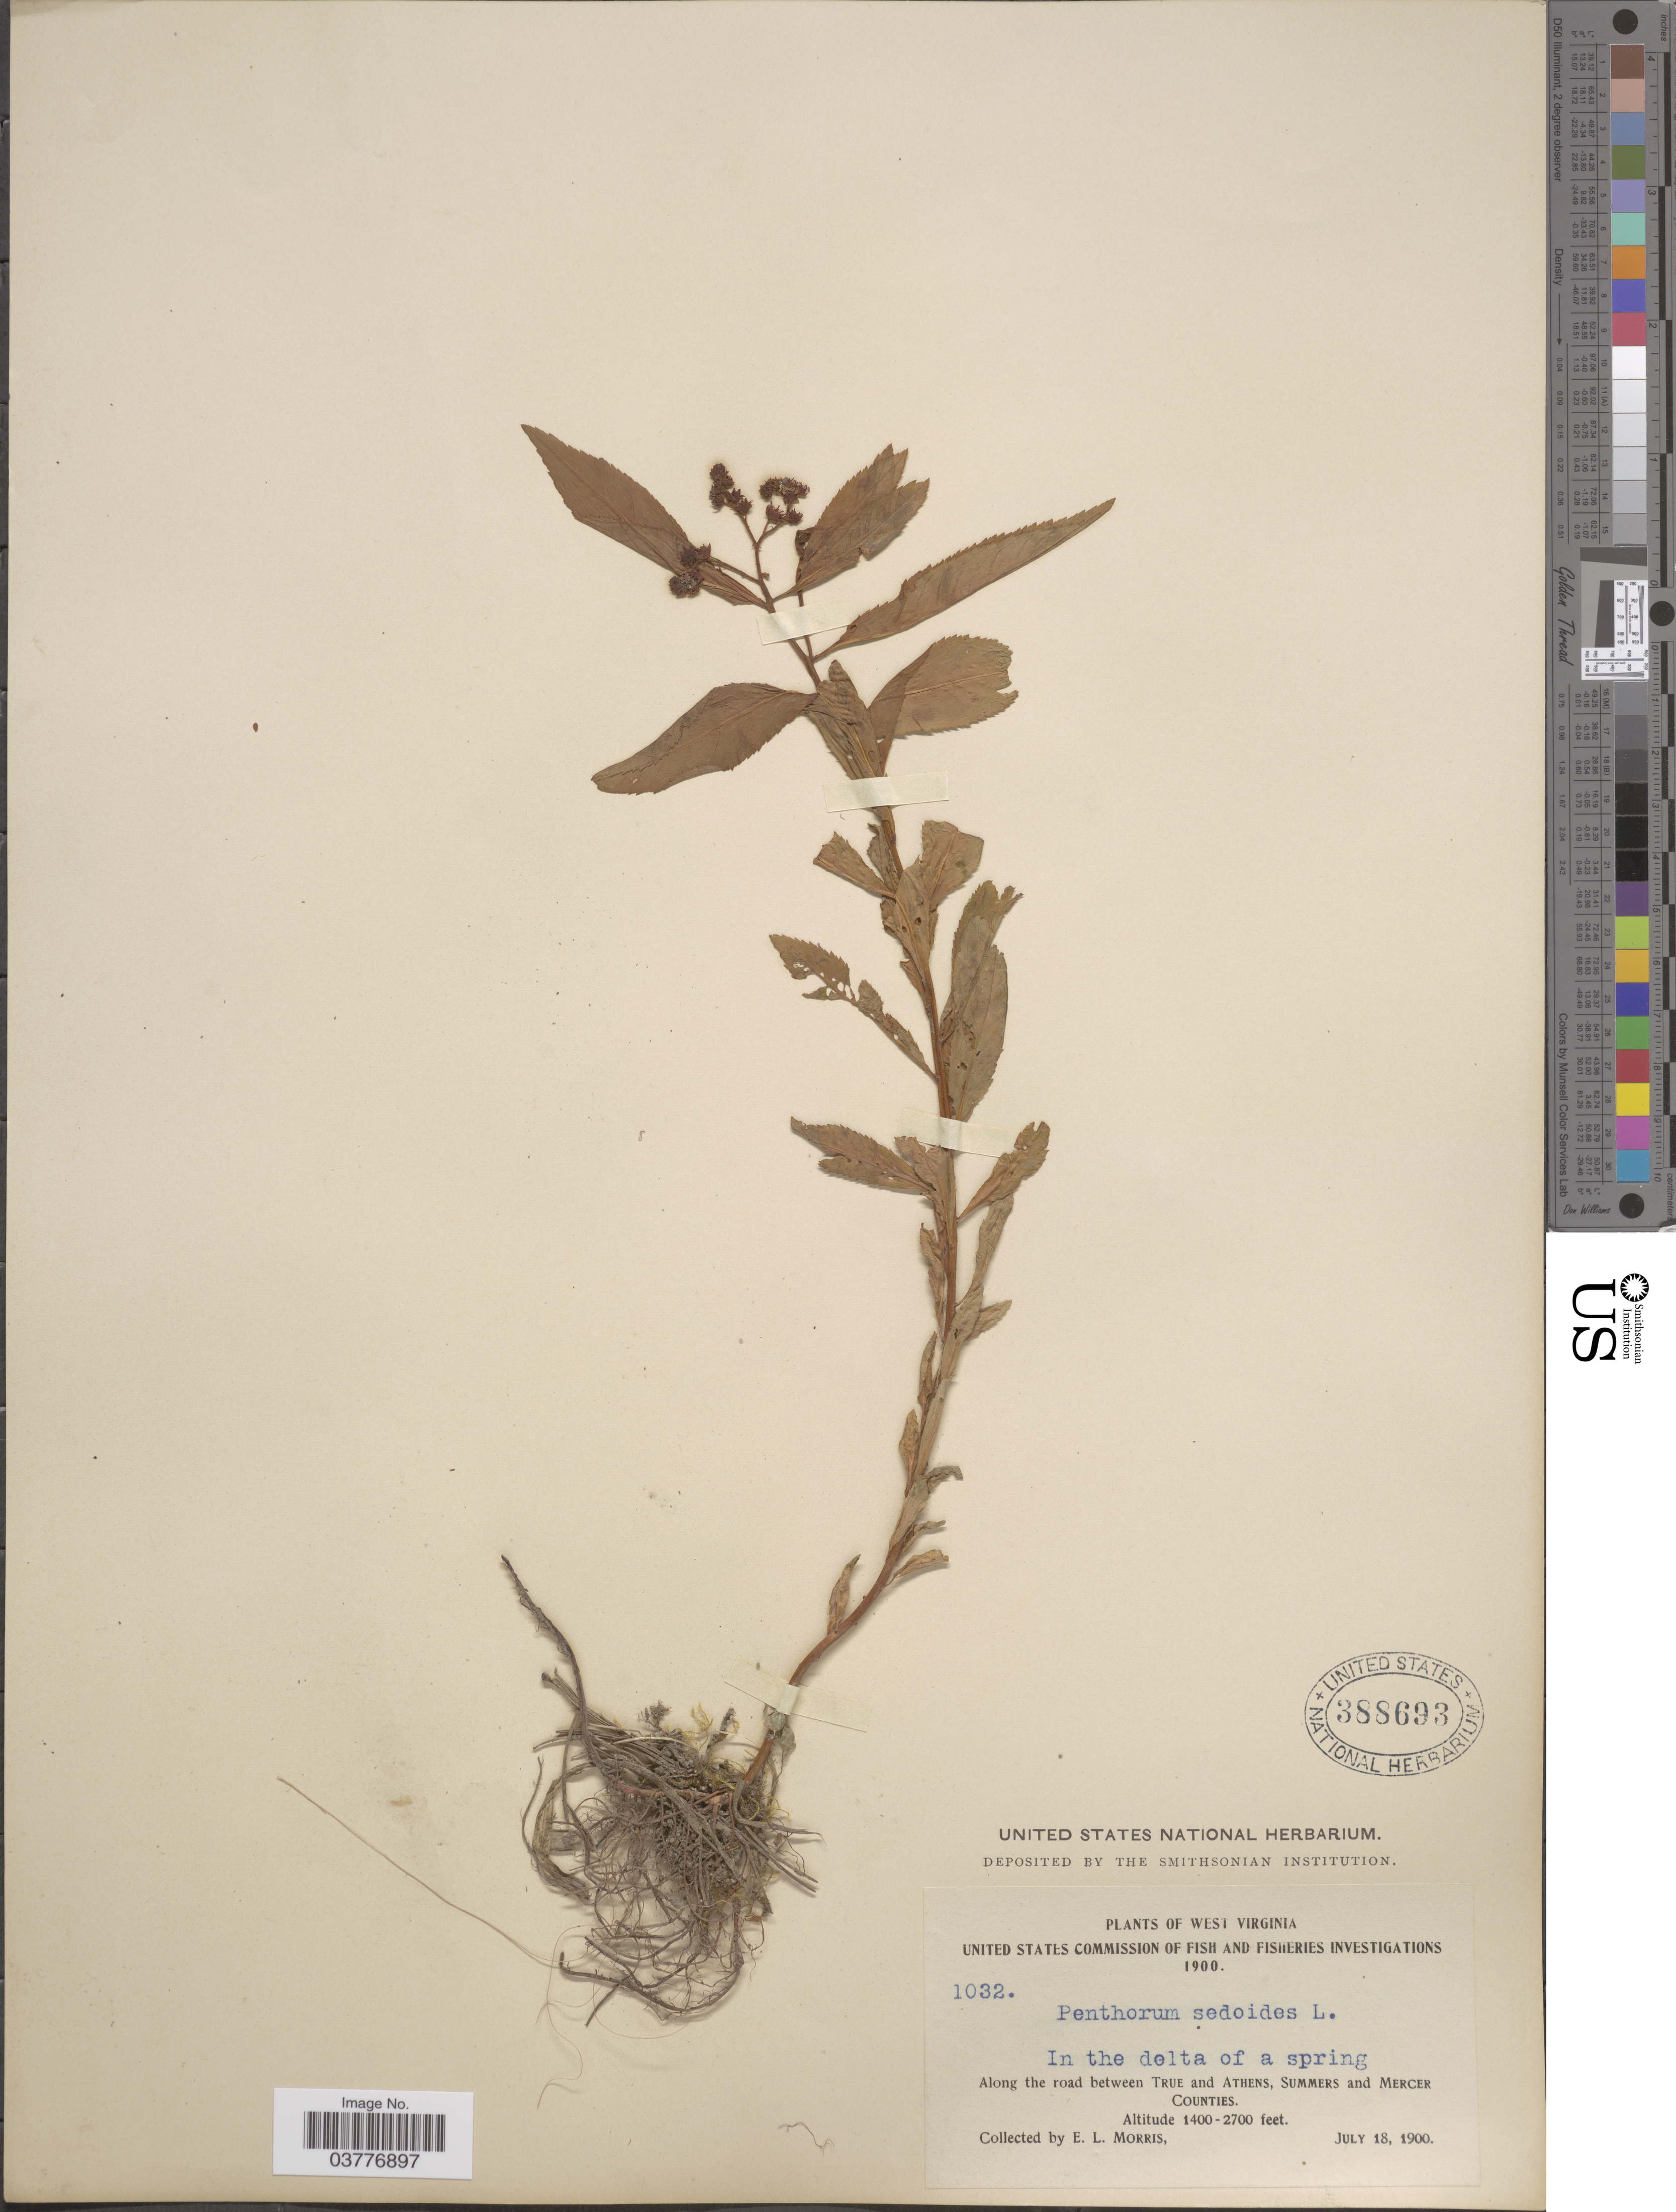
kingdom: Plantae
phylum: Tracheophyta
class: Magnoliopsida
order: Saxifragales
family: Penthoraceae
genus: Penthorum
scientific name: Penthorum sedoides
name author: L.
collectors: E. Morris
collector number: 1032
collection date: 1900-07-18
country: United States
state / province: West Virginia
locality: In the delta of a spring. Along the road between True and Athens, Summers and Mercer Counties.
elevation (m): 427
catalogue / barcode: US 388693